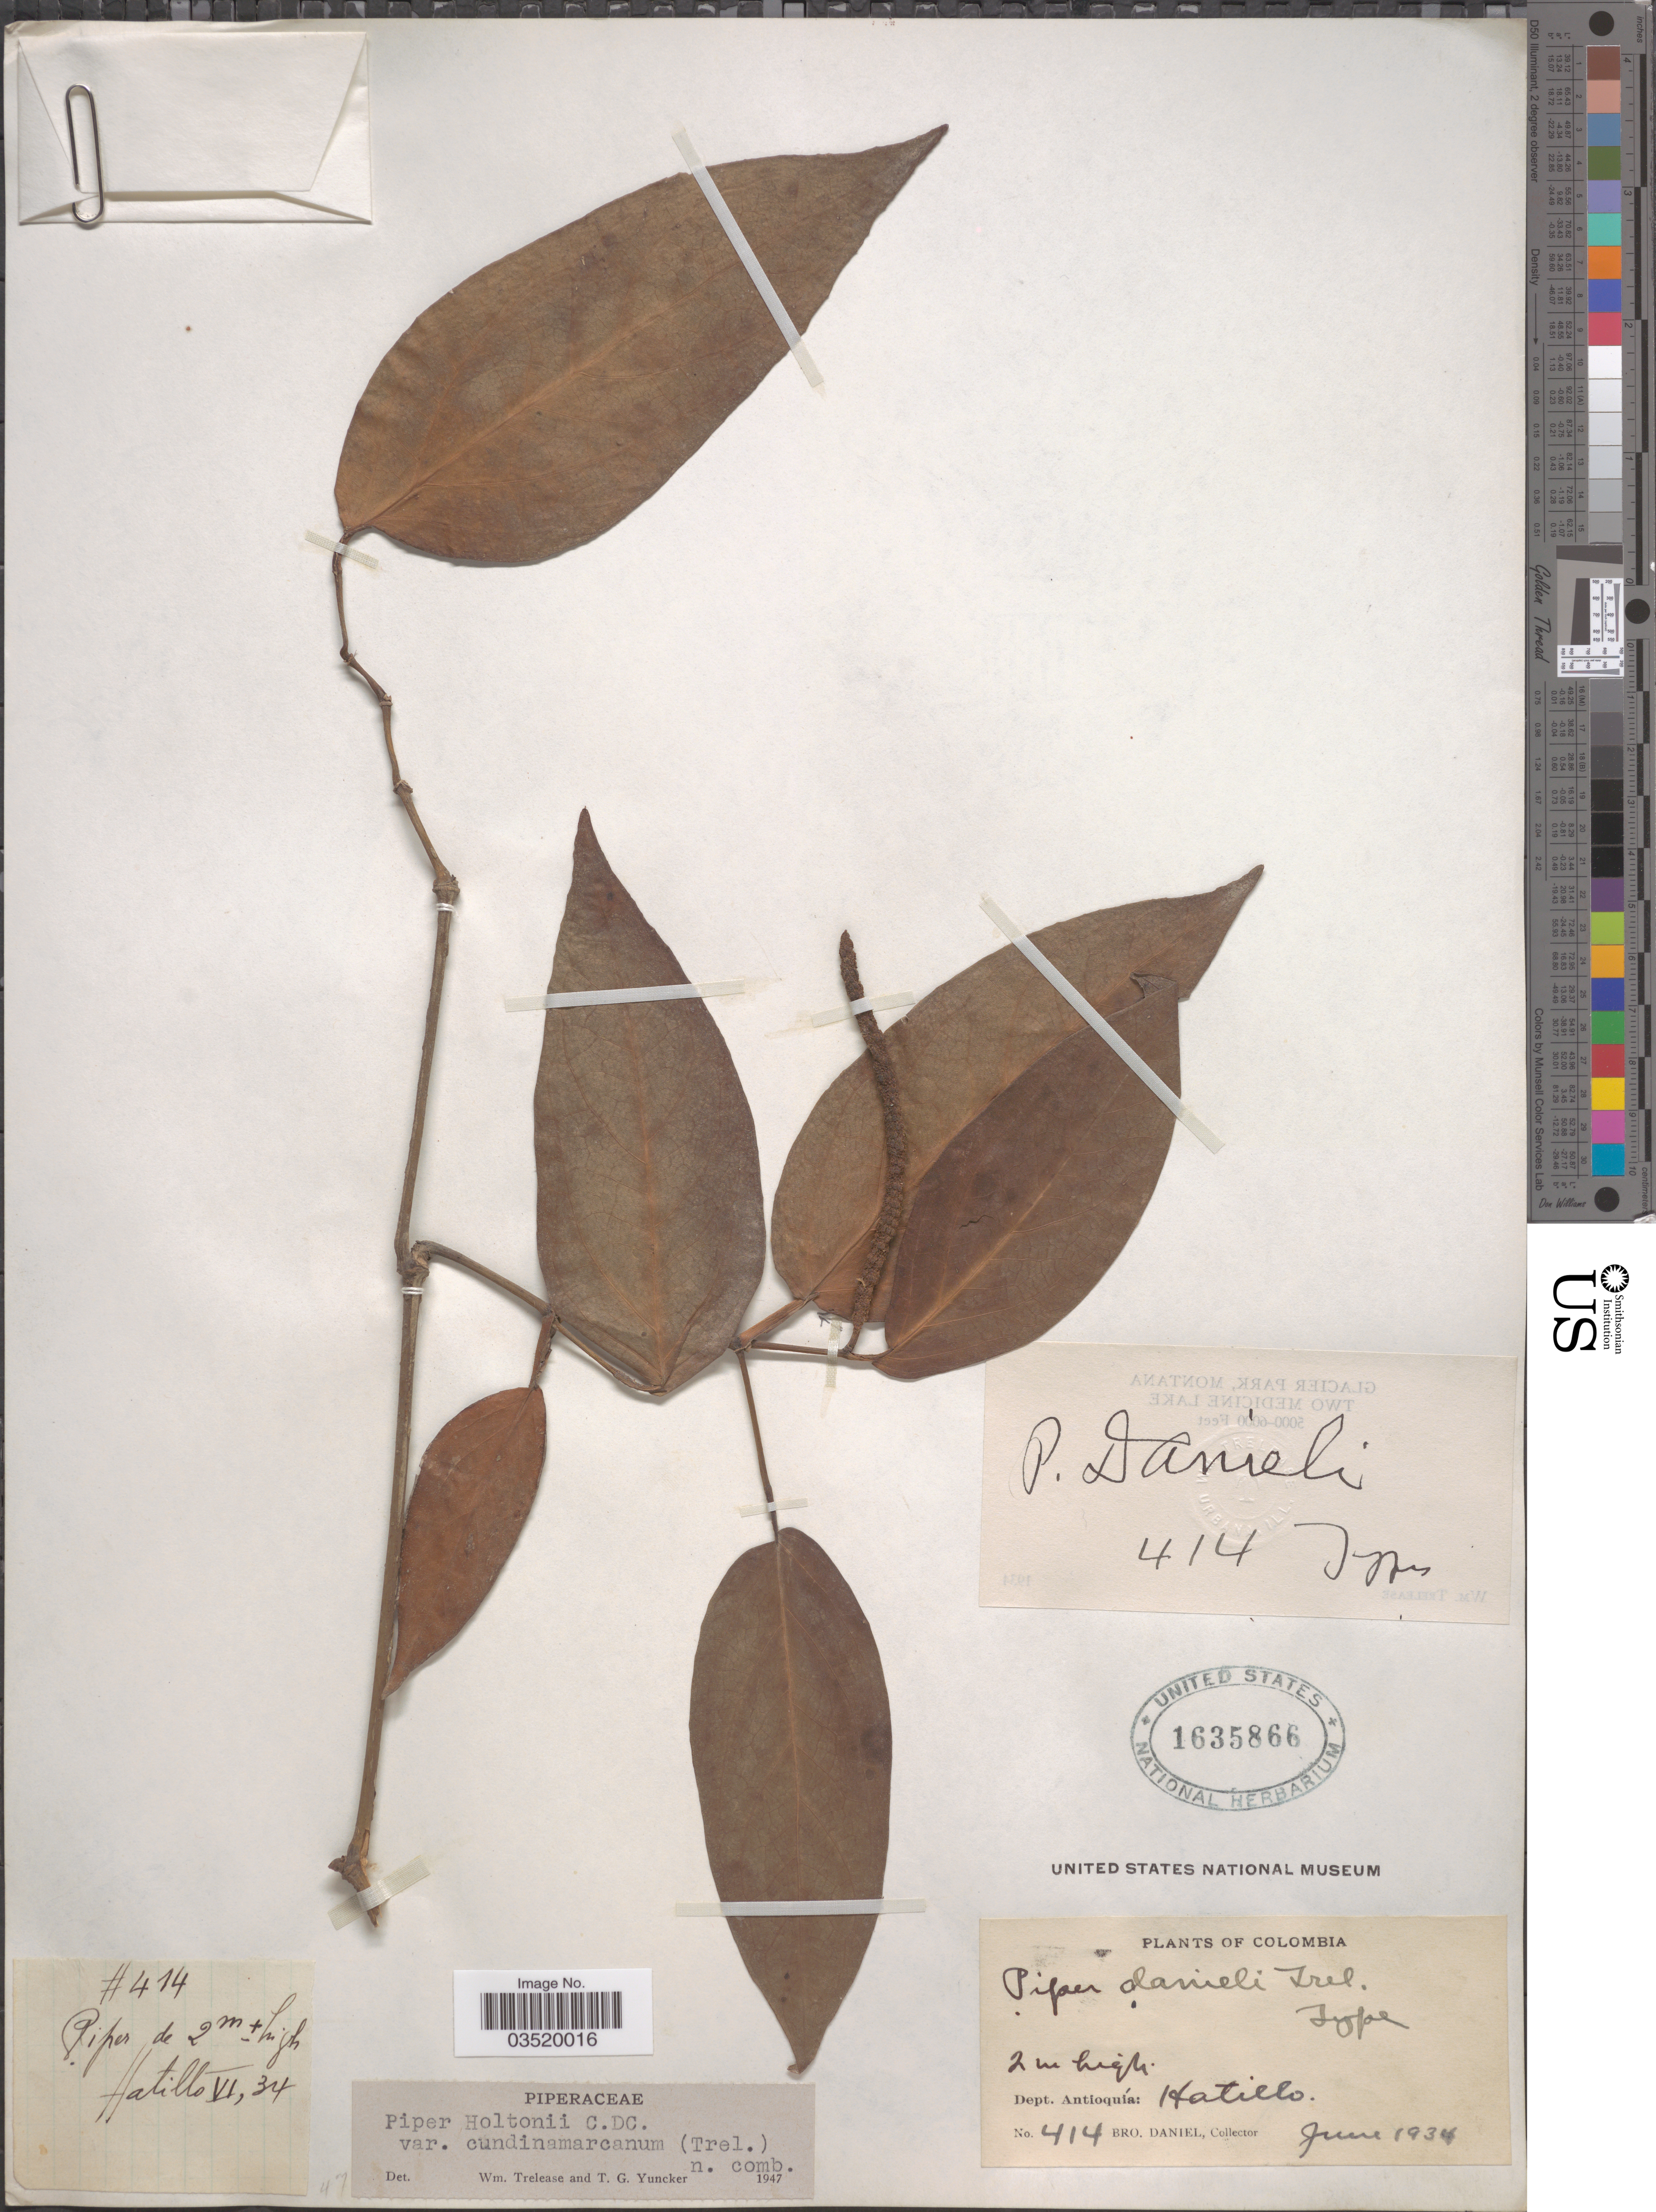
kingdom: Plantae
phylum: Tracheophyta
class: Magnoliopsida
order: Piperales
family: Piperaceae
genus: Piper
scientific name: Piper holtonii var. cundinamarcanum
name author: Trel. & Yunck.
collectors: Bro. Daniel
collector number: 414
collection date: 1934-06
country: Colombia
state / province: Antioquia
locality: Dept. Antioquía: Hatillo.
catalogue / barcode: US 1635866